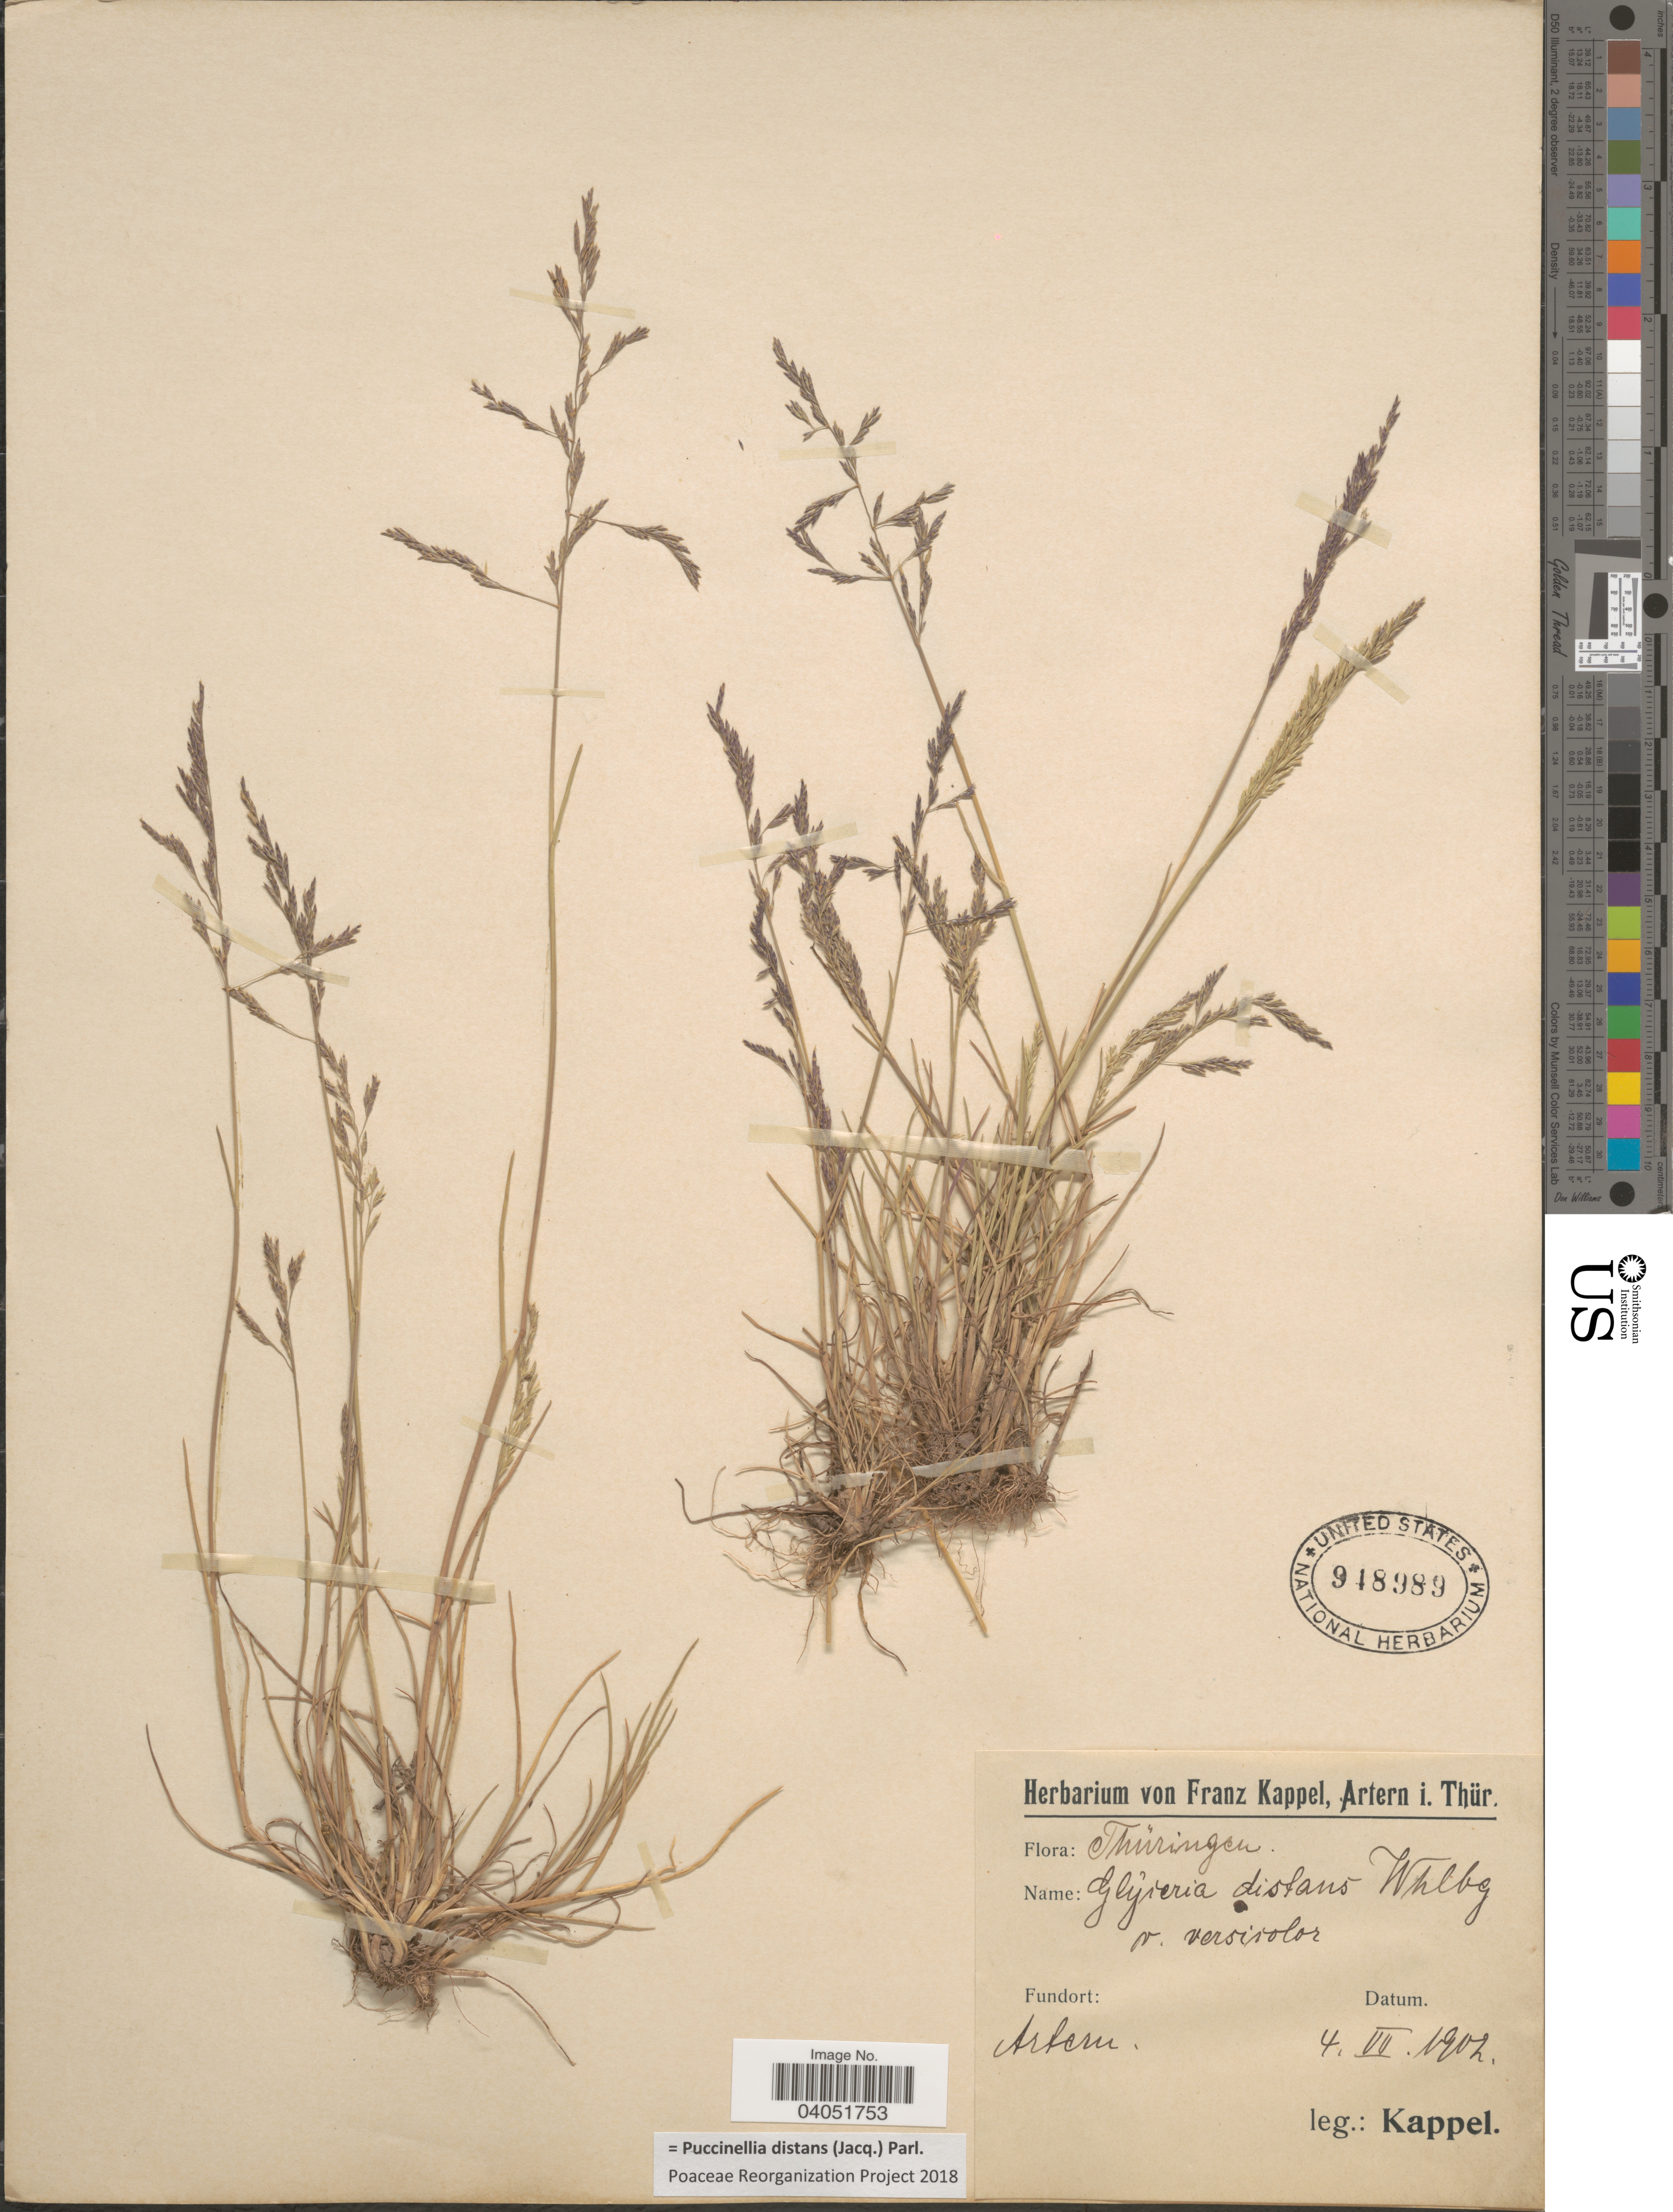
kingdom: Plantae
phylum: Tracheophyta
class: Liliopsida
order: Poales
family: Poaceae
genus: Puccinellia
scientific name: Puccinellia distans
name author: (Jacq.) Parl.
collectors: F. Kappel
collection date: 1902-07-04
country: Germany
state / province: Thuringia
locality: Artern.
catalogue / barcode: US 948989